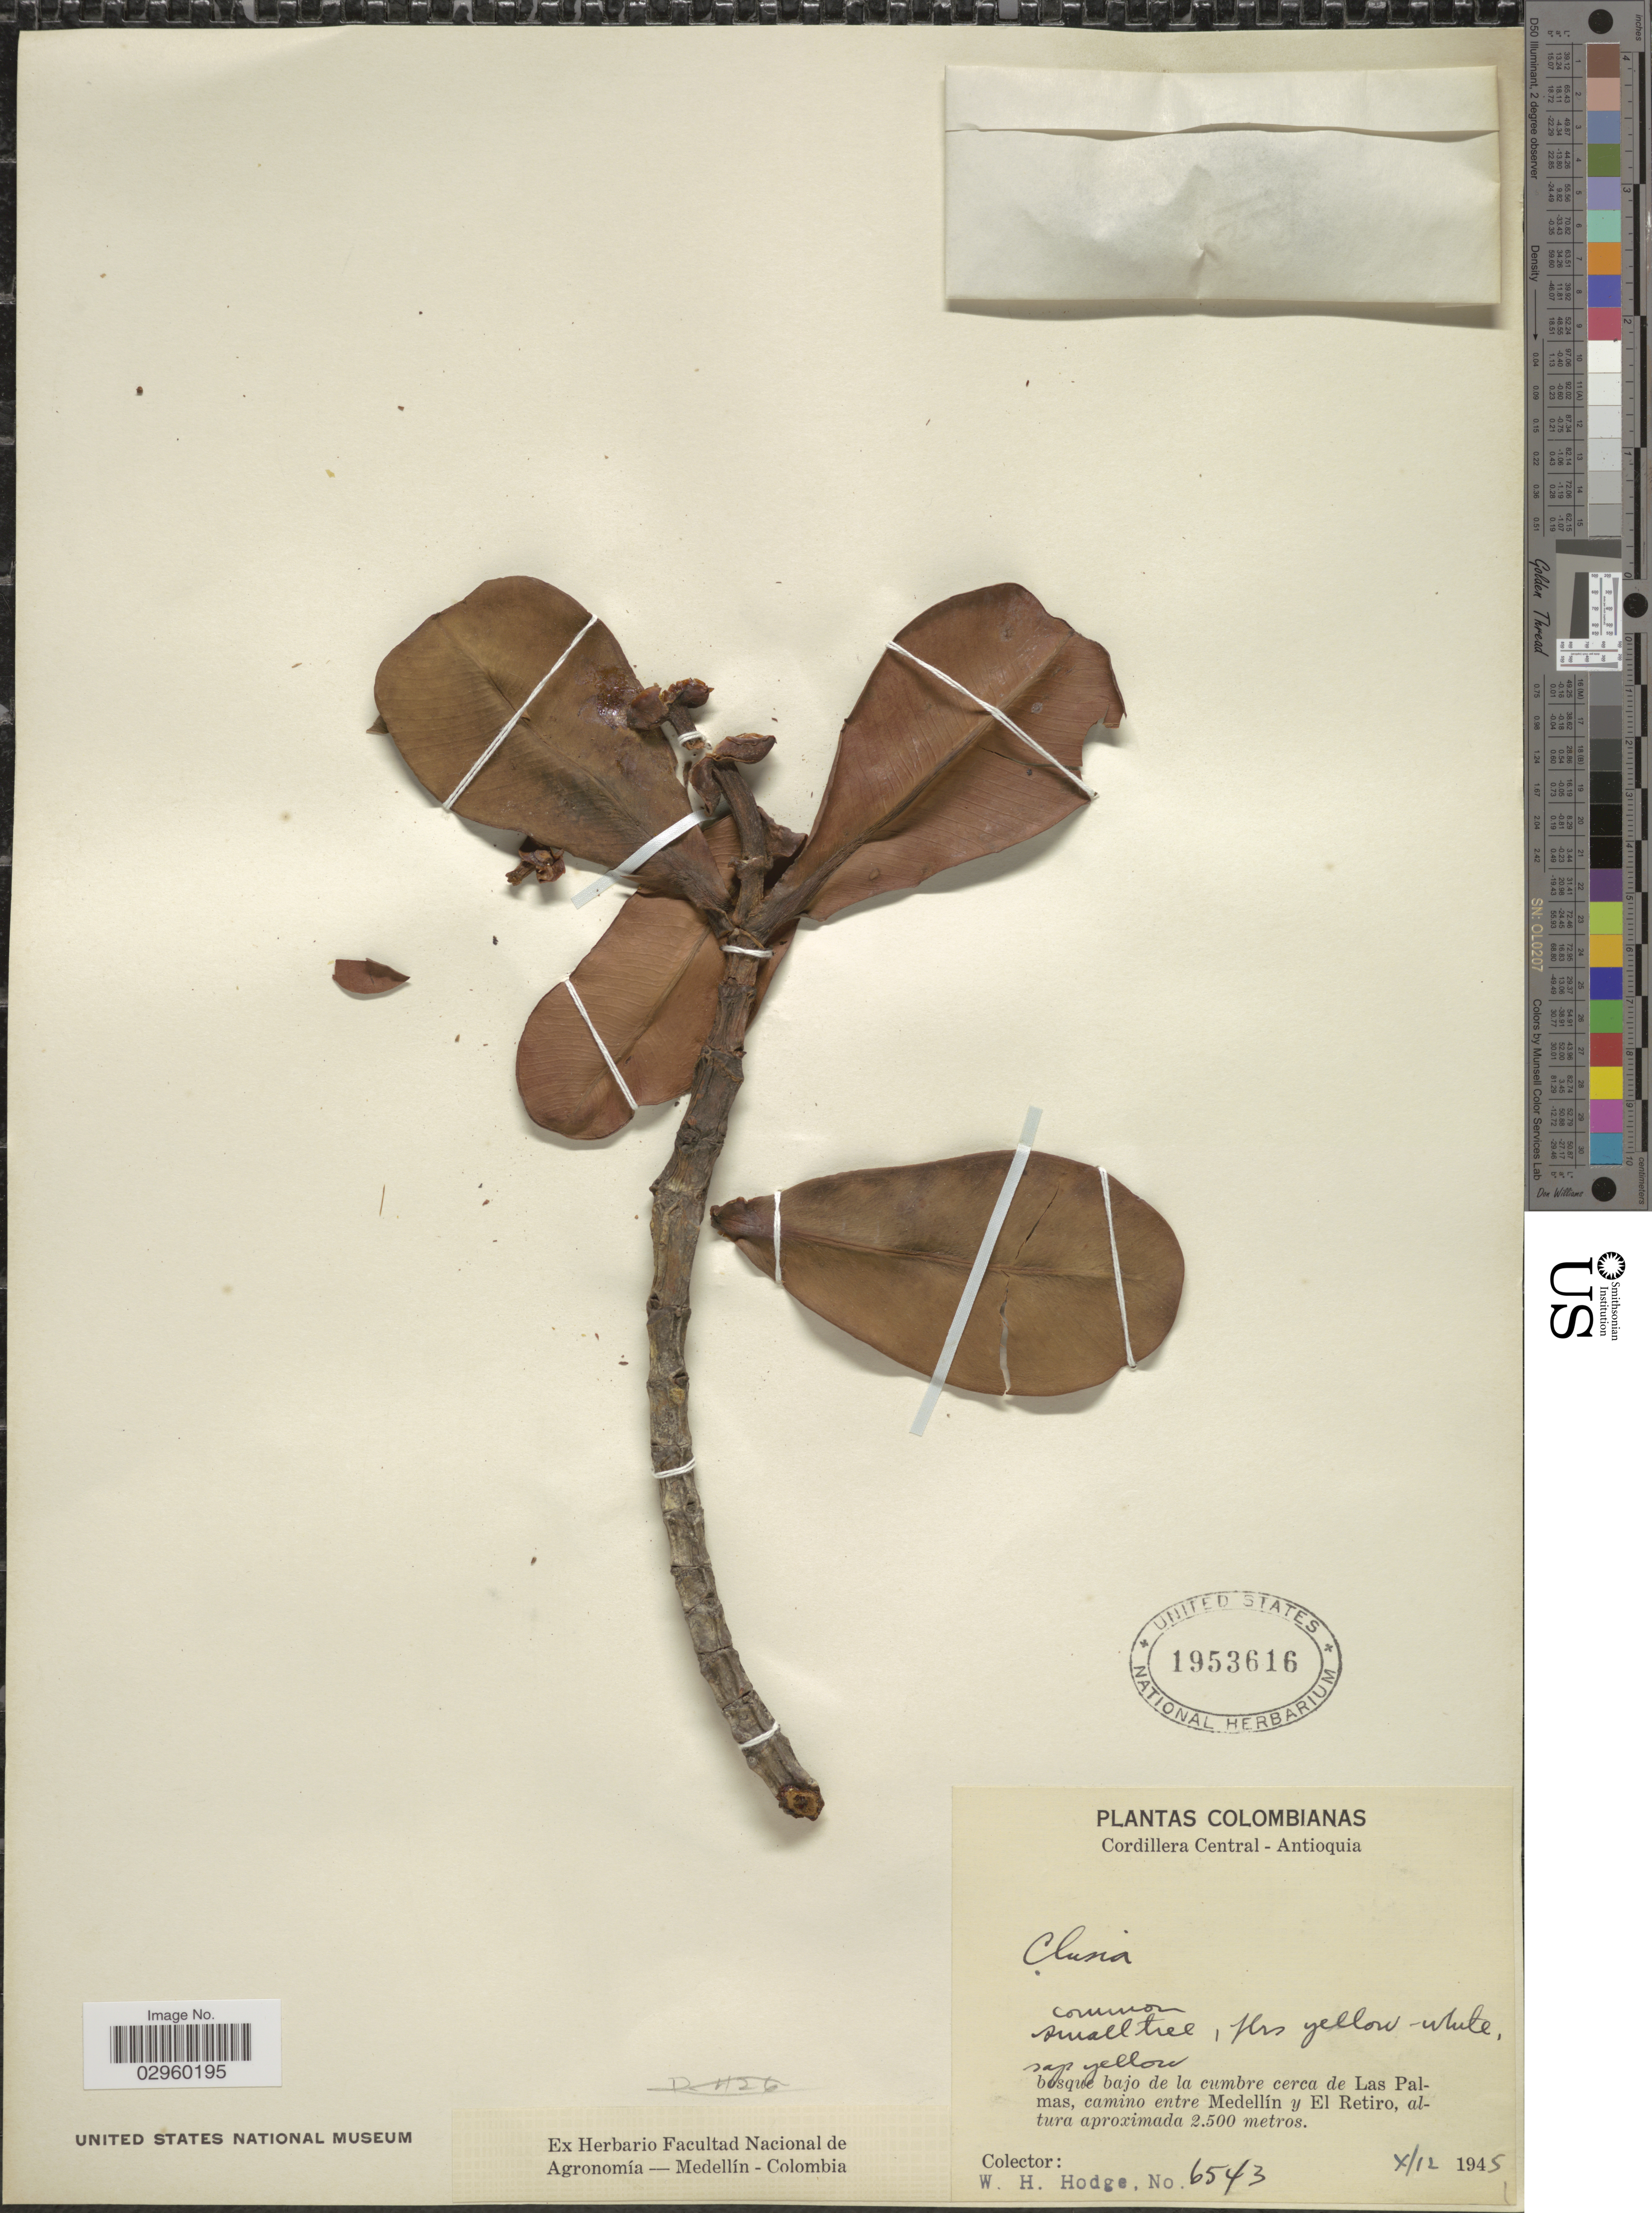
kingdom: Plantae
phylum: Tracheophyta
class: Magnoliopsida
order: Malpighiales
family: Clusiaceae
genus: Clusia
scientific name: Clusia sp.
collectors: W. Hodge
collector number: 6543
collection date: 1945-04-12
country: Colombia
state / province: Antioquia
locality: Cordillera Central, bosque bajo de la cumbre cerca de Las Palmas, camino entre Medellín y El Retiro.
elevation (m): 2500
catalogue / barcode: US 1953616